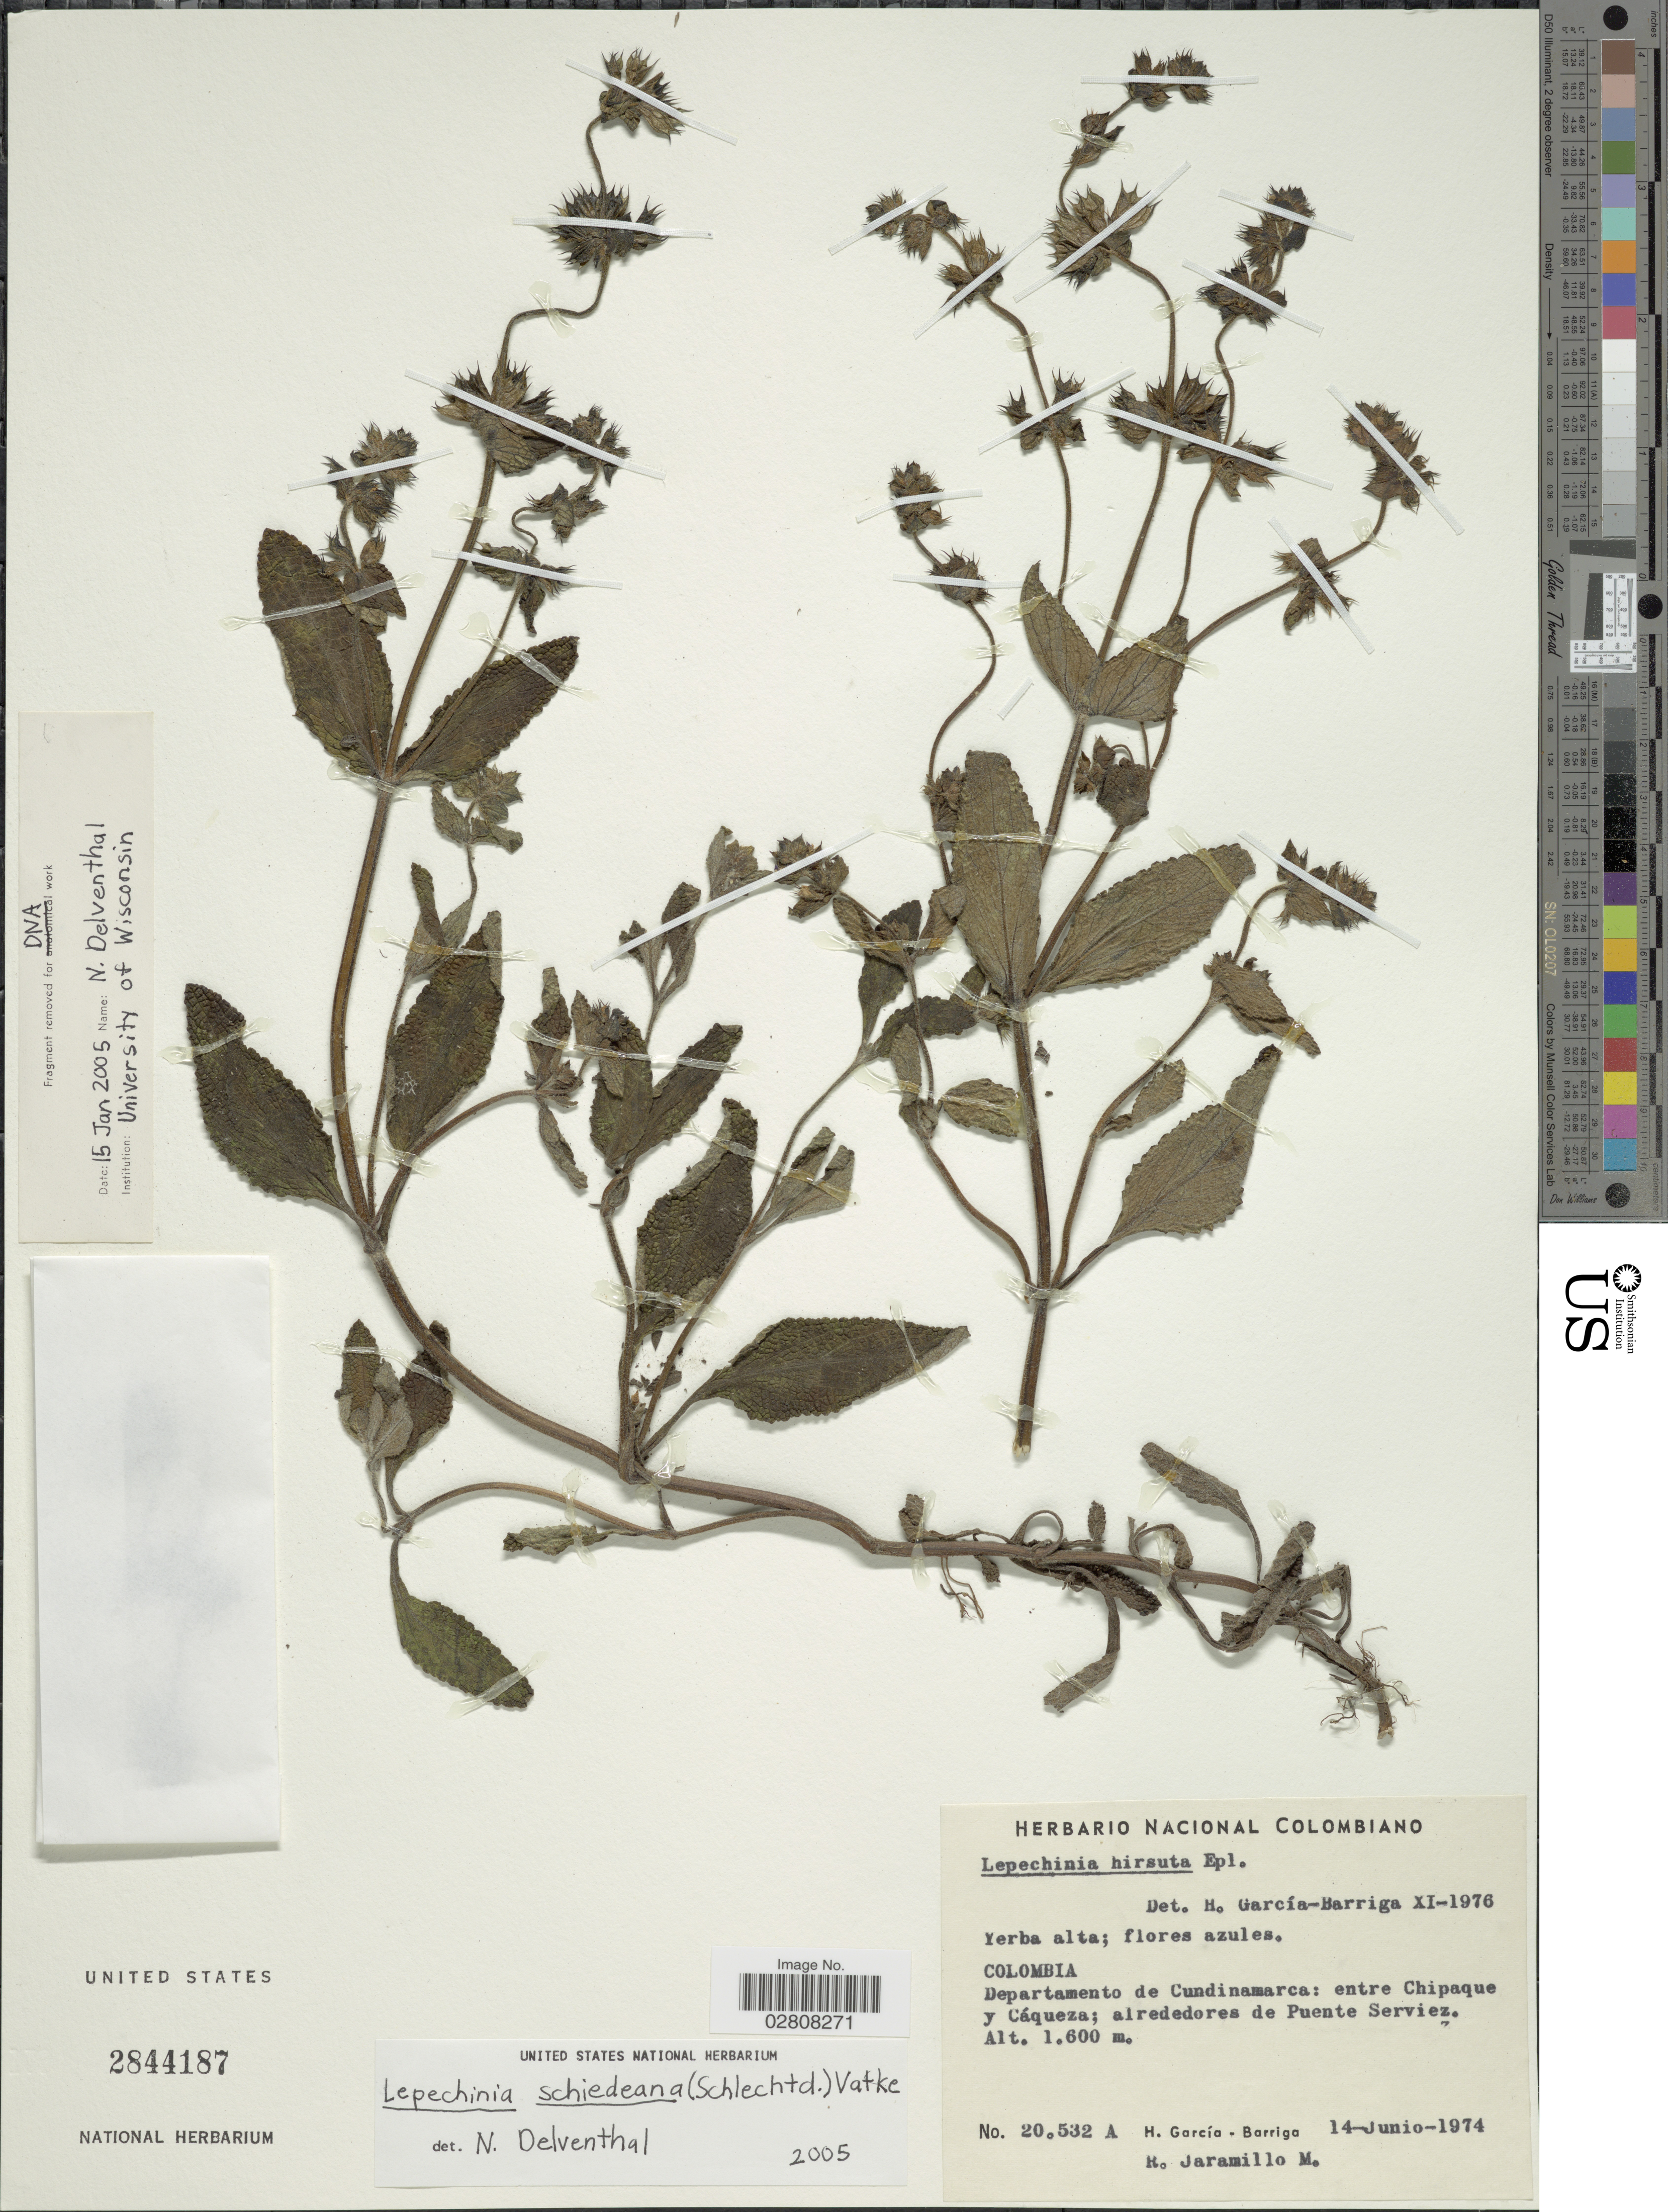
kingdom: Plantae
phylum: Tracheophyta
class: Magnoliopsida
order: Lamiales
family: Lamiaceae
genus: Lepechinia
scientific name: Lepechinia schiedeana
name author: (Schltdl.) Vatke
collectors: H. García Barriga & R. Jaramillo M.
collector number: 20532A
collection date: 1974-06-14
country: Colombia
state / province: Cundinamarca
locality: Departamento de Cundinamarca: entre Chipaque y Cáqueza; alrededores de Puente Serviez.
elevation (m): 1600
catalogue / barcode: US 2844187